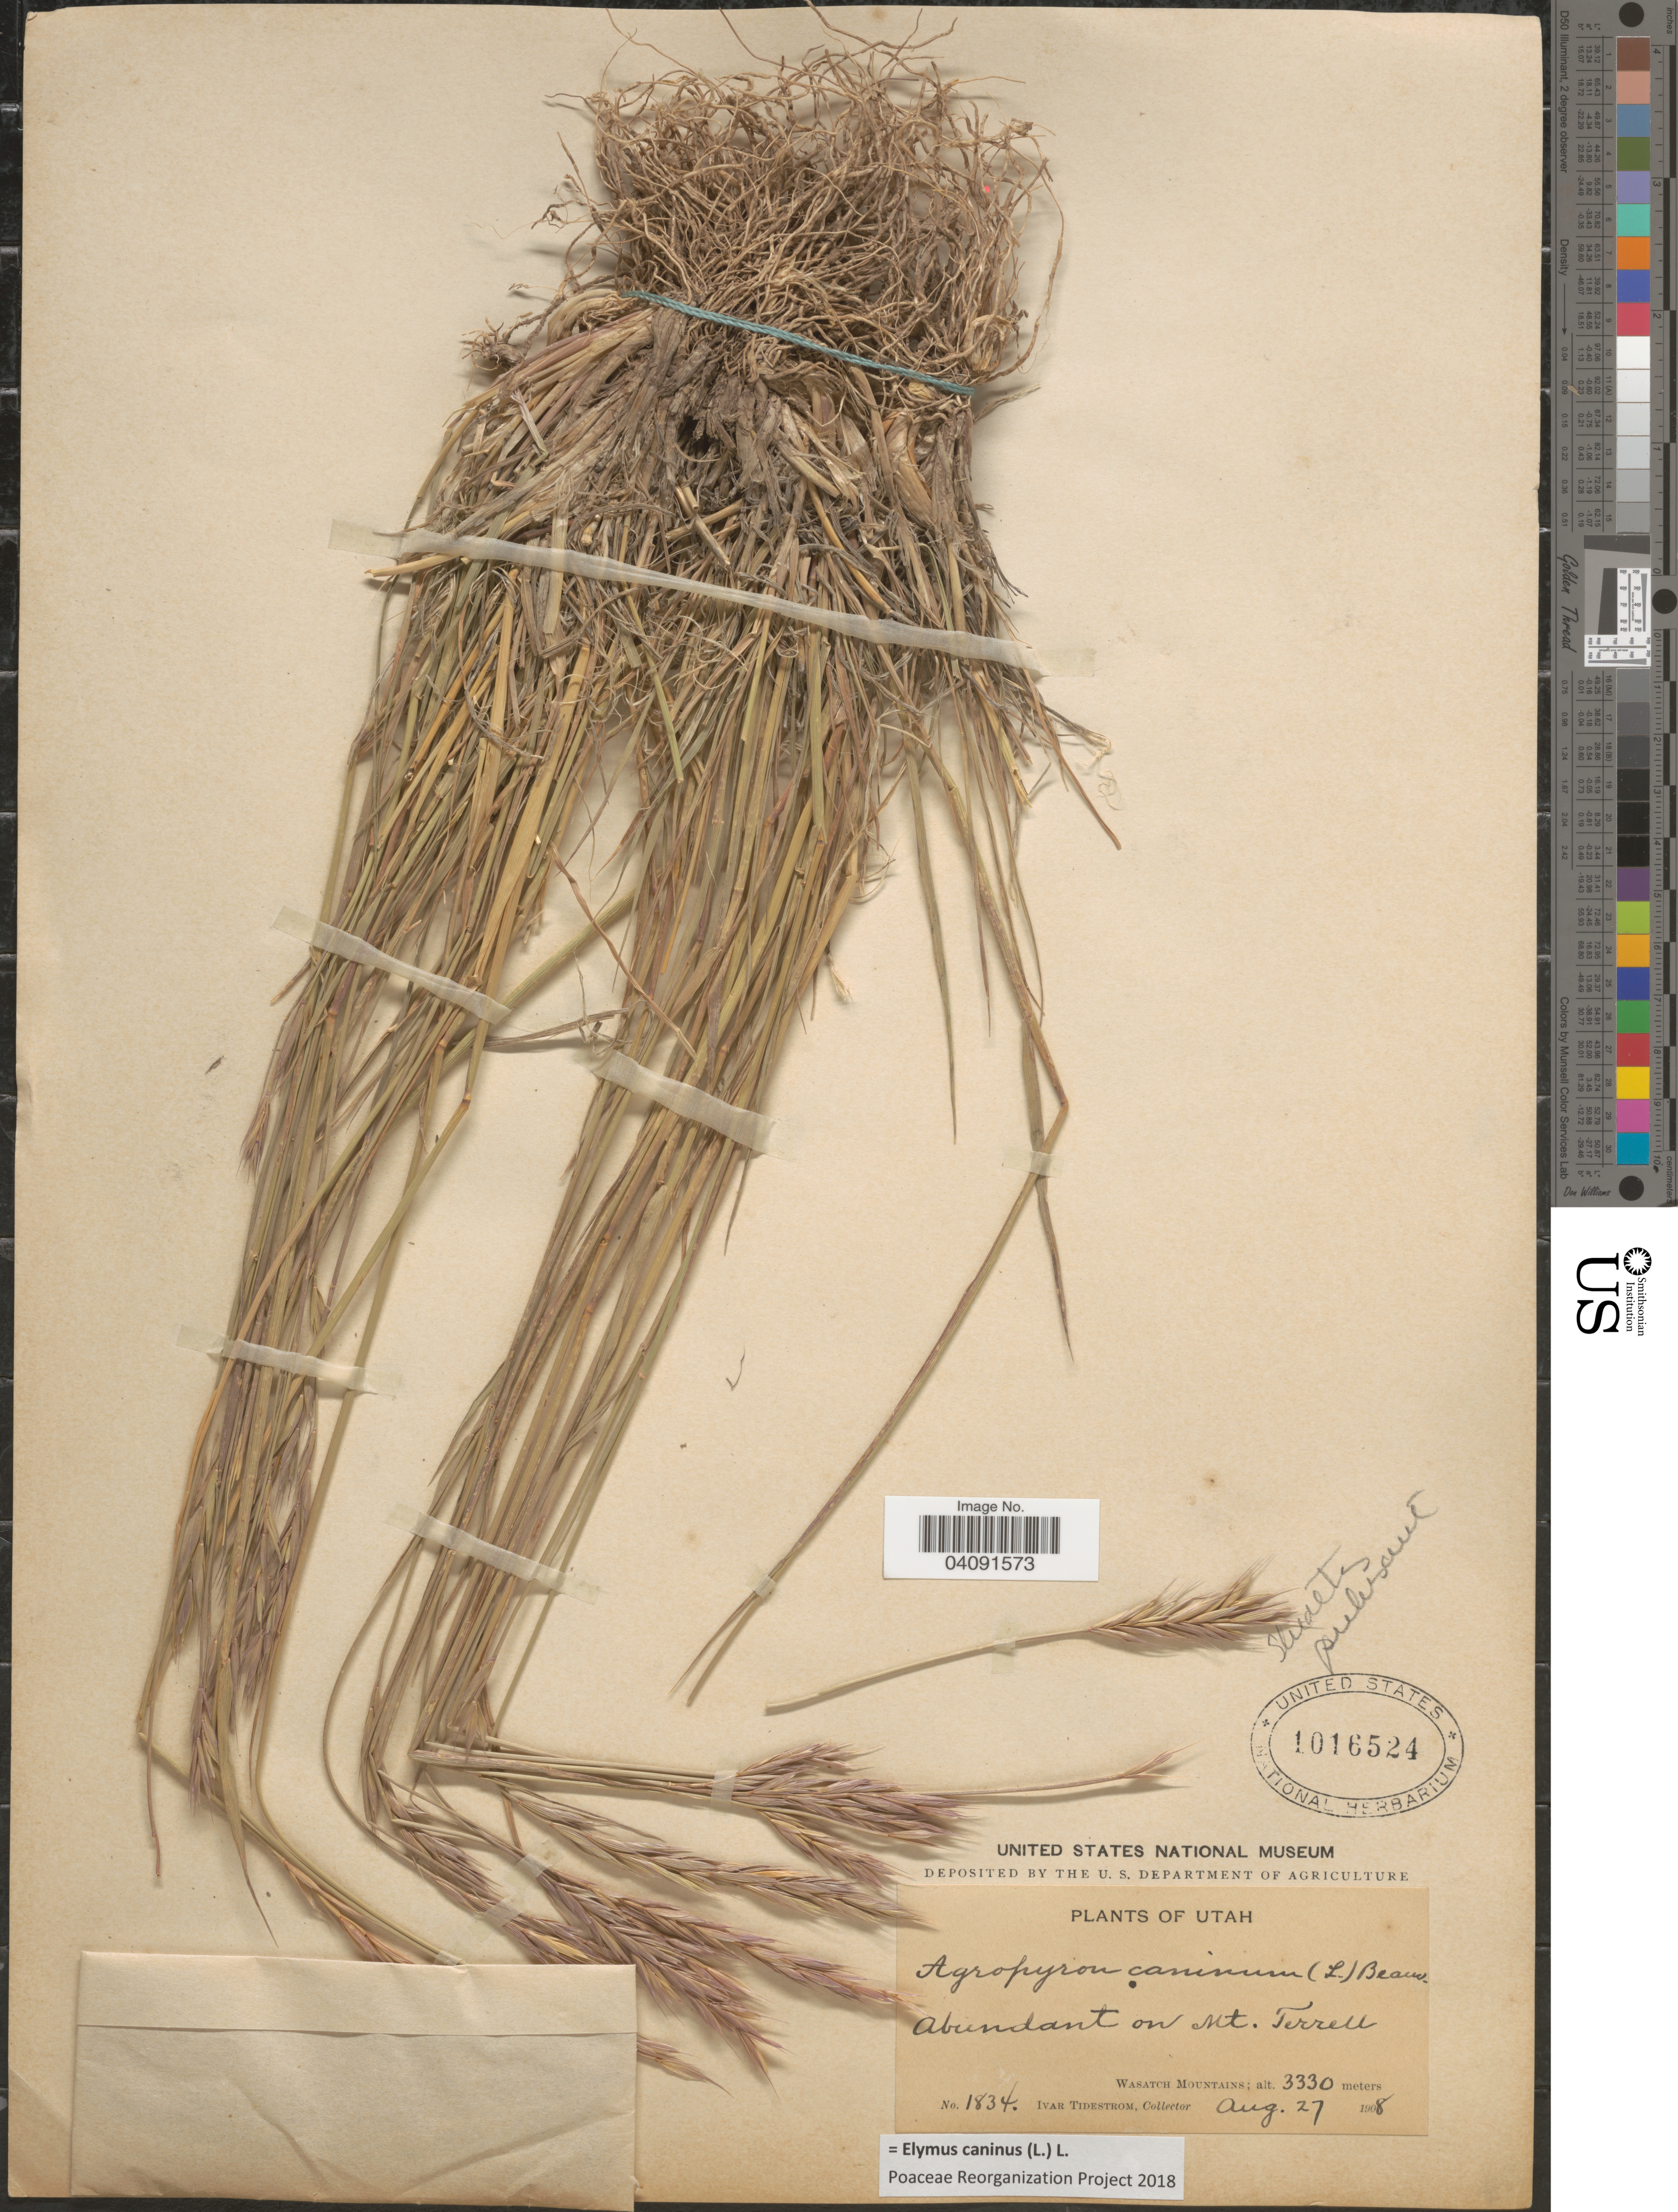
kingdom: Plantae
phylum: Tracheophyta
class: Liliopsida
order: Poales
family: Poaceae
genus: Elymus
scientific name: Elymus churchii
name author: J.J.N. Campb.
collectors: I. F. Tidestrom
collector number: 1834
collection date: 1908-08-27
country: United States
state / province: Utah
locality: Abundant on Mt. Terrell. Wasatch Mountains.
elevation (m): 3330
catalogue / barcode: US 1016524